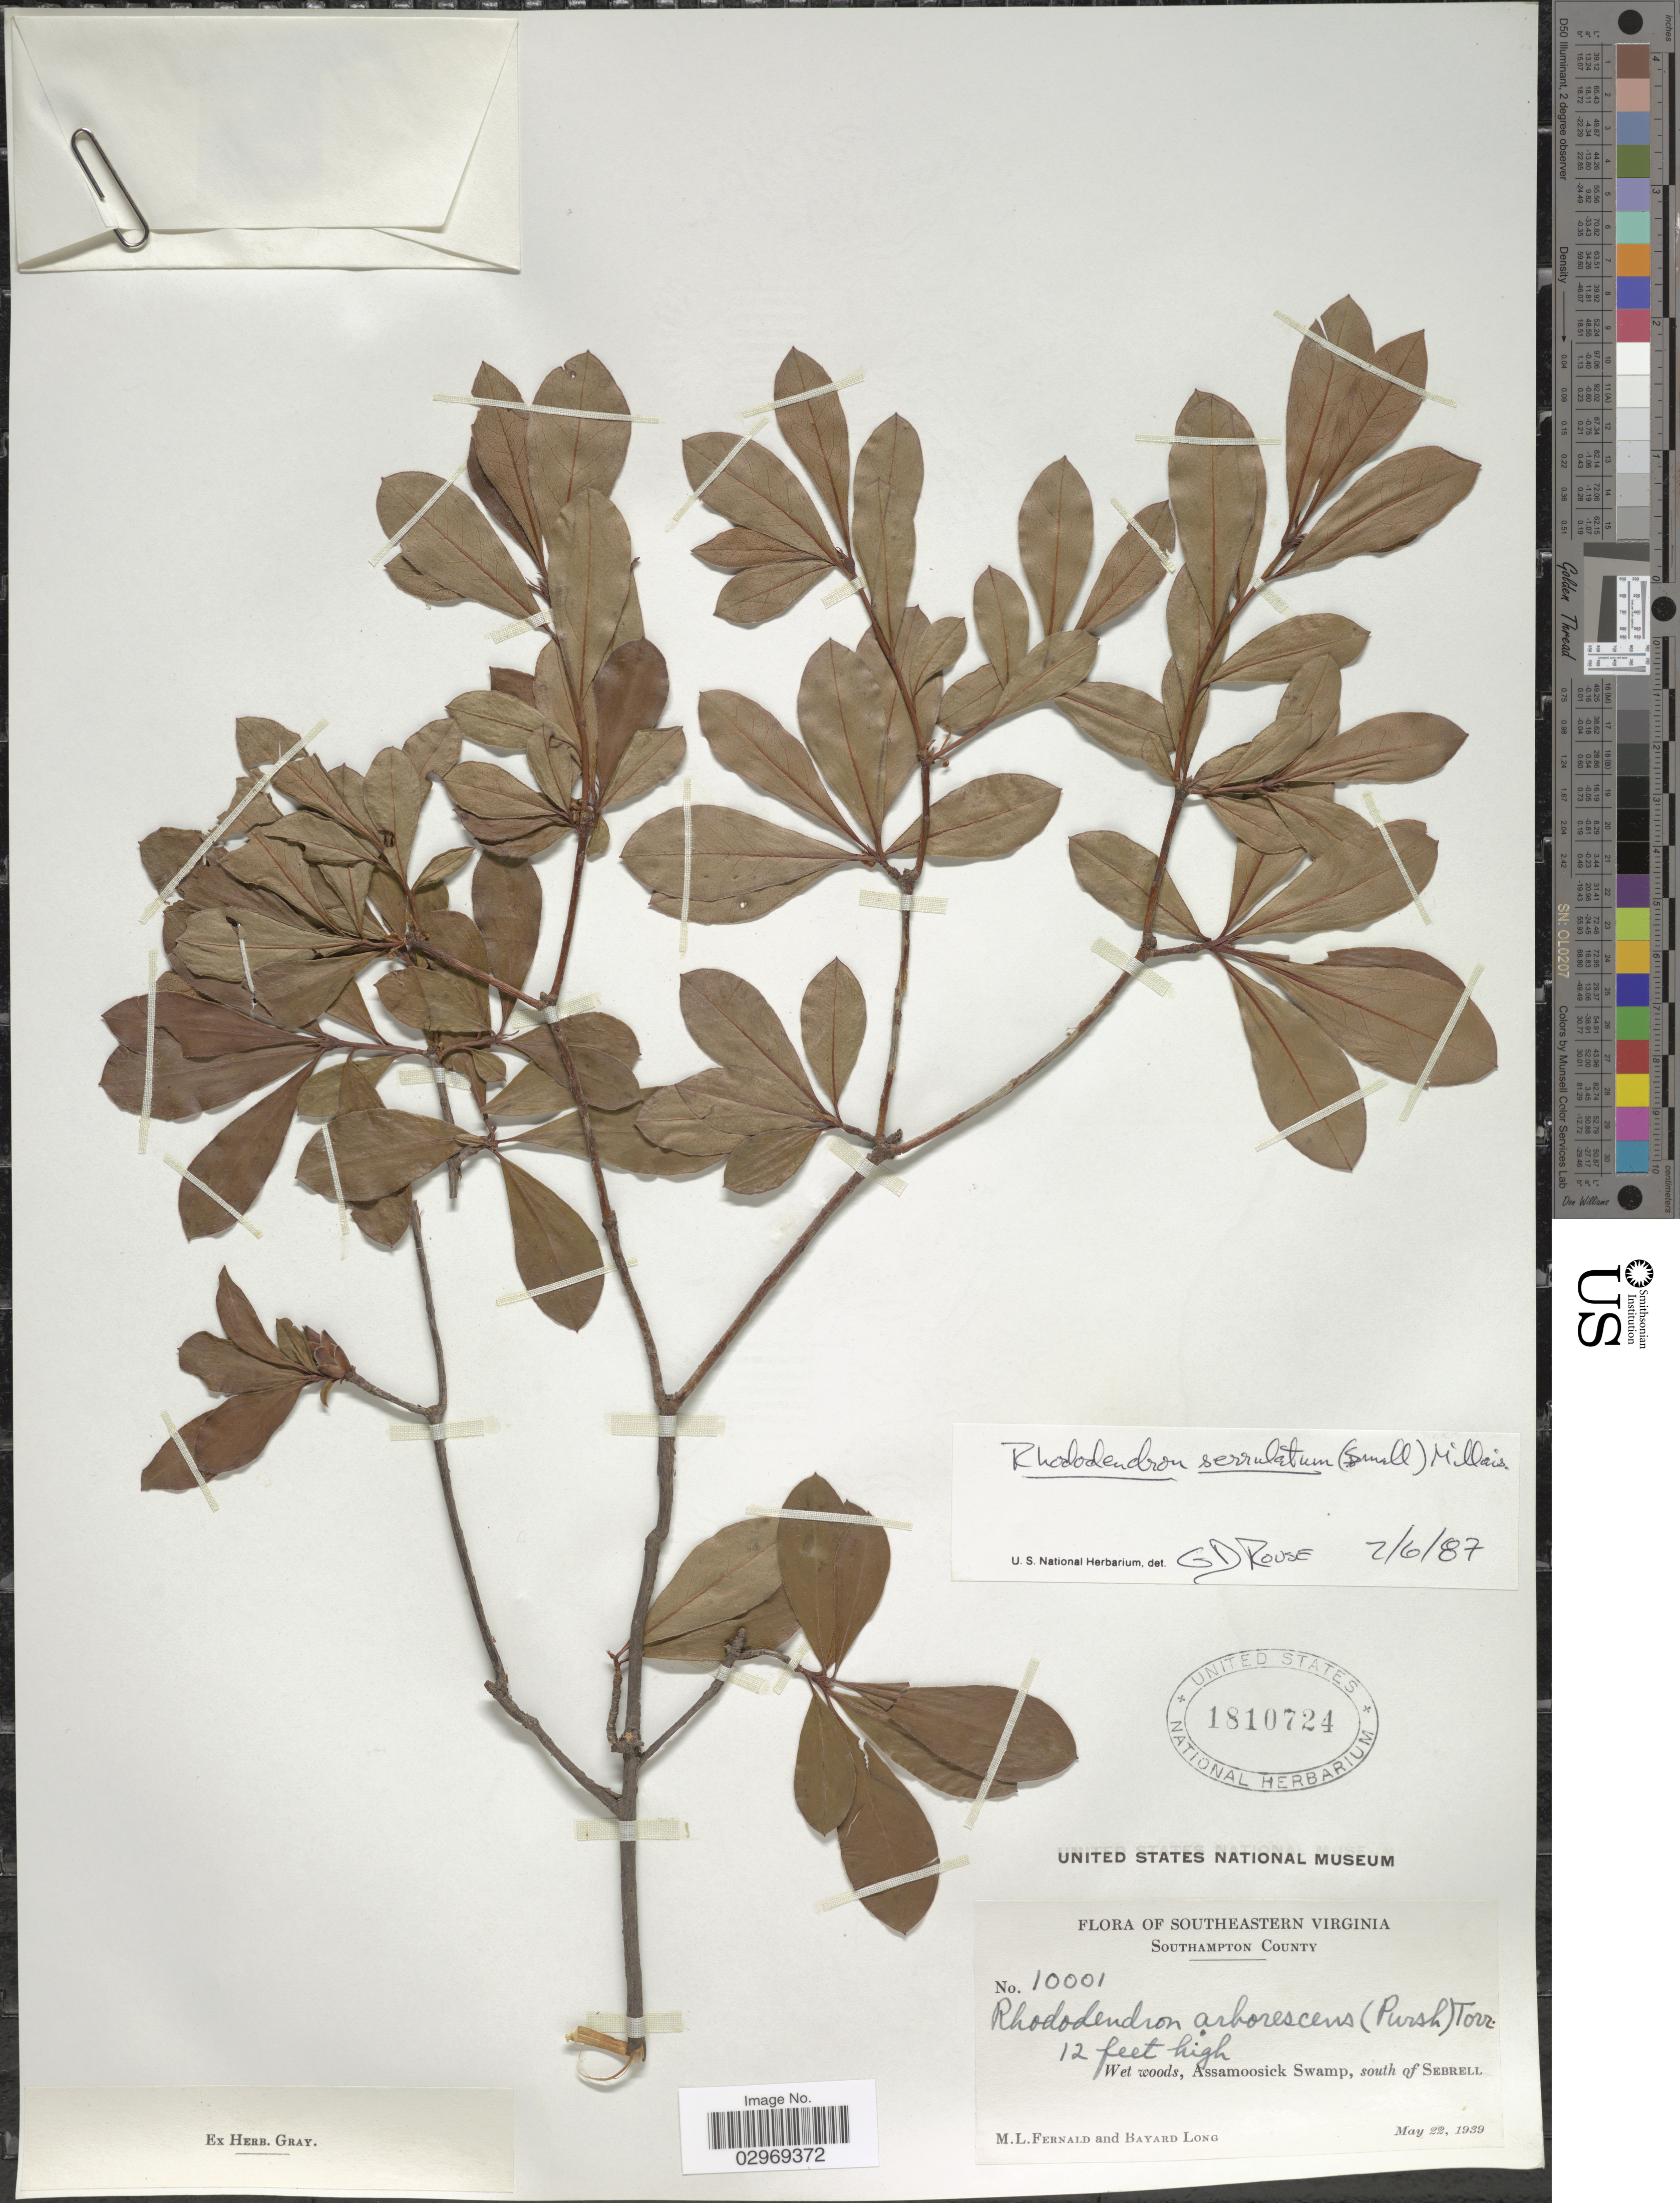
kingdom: Plantae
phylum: Tracheophyta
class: Magnoliopsida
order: Ericales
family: Ericaceae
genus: Rhododendron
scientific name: Rhododendron serrulatum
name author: (Small) Millais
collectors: M. L. Fernald & B. Long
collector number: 10001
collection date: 1939-05-22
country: United States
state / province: Virginia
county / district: Southampton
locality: Southeastern Virginia. Southampton County. Wet woods, Assamoosick Swamp, south of Sebrell.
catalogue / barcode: US 1810724